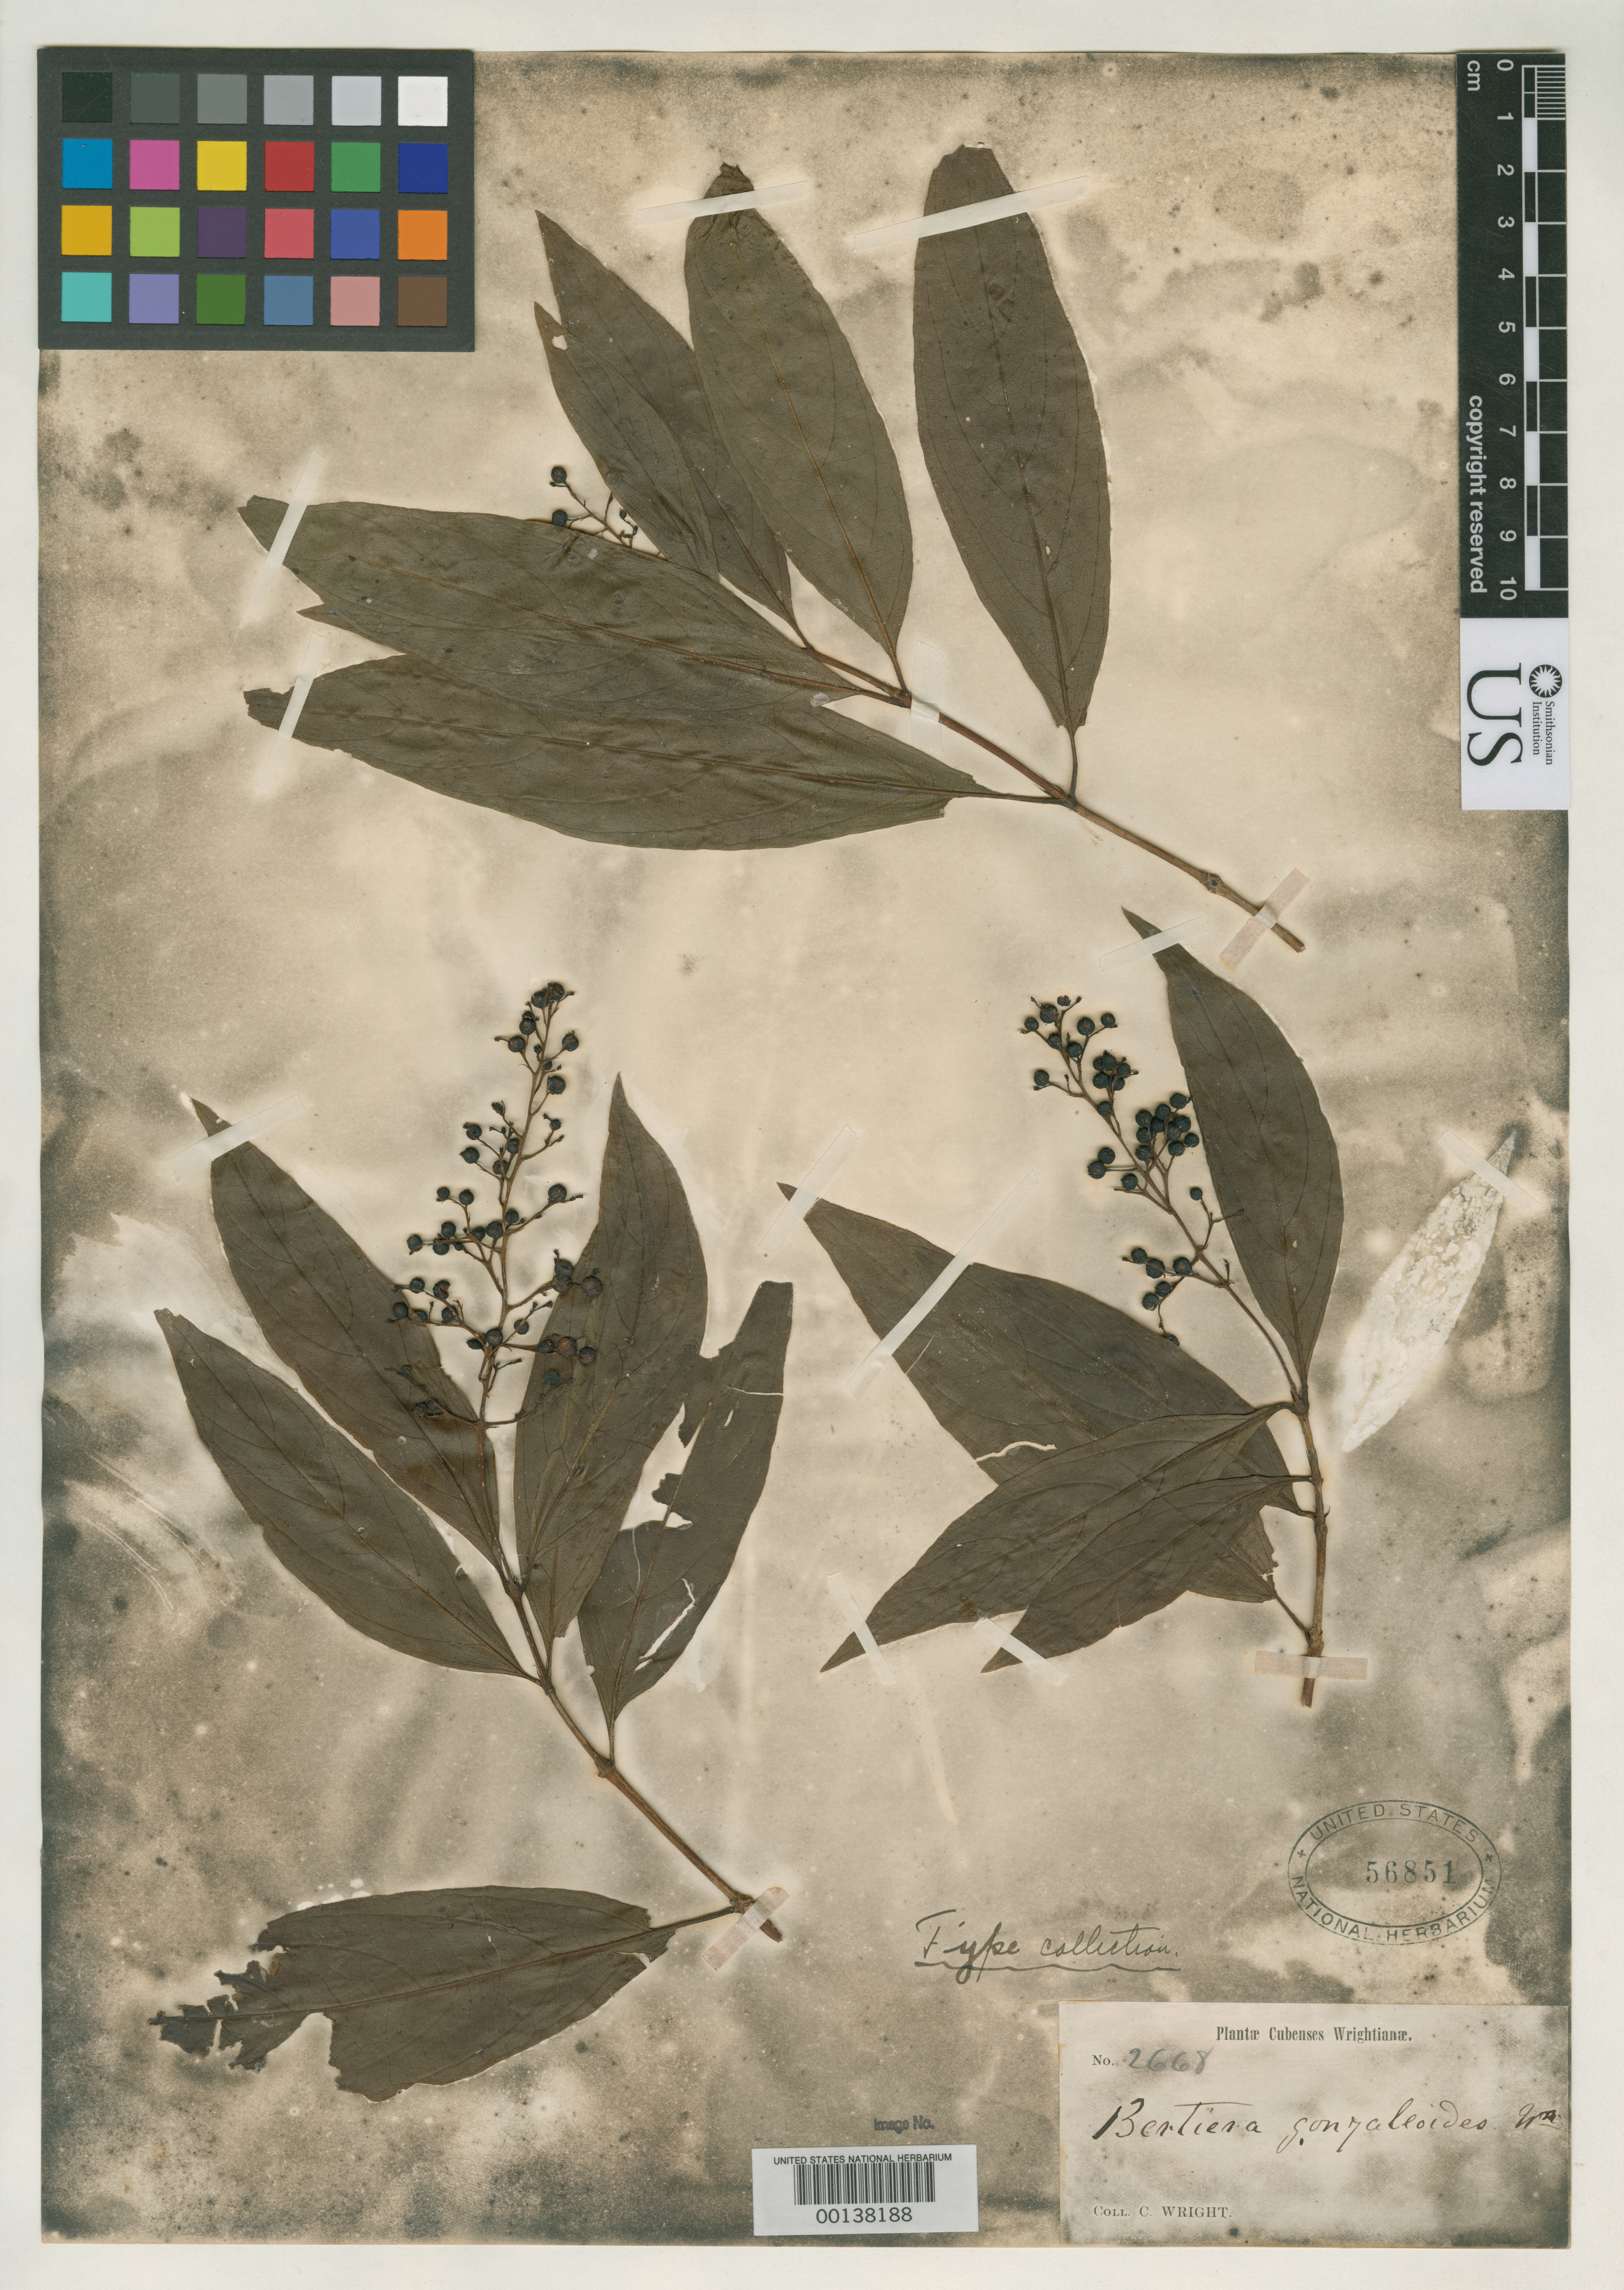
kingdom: Plantae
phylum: Tracheophyta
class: Magnoliopsida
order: Gentianales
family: Rubiaceae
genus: Bertiera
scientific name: Bertiera gonzaleoides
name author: Griseb.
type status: Isotype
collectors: C. Wright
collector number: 2668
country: Cuba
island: Greater Antilles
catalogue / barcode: US 56851